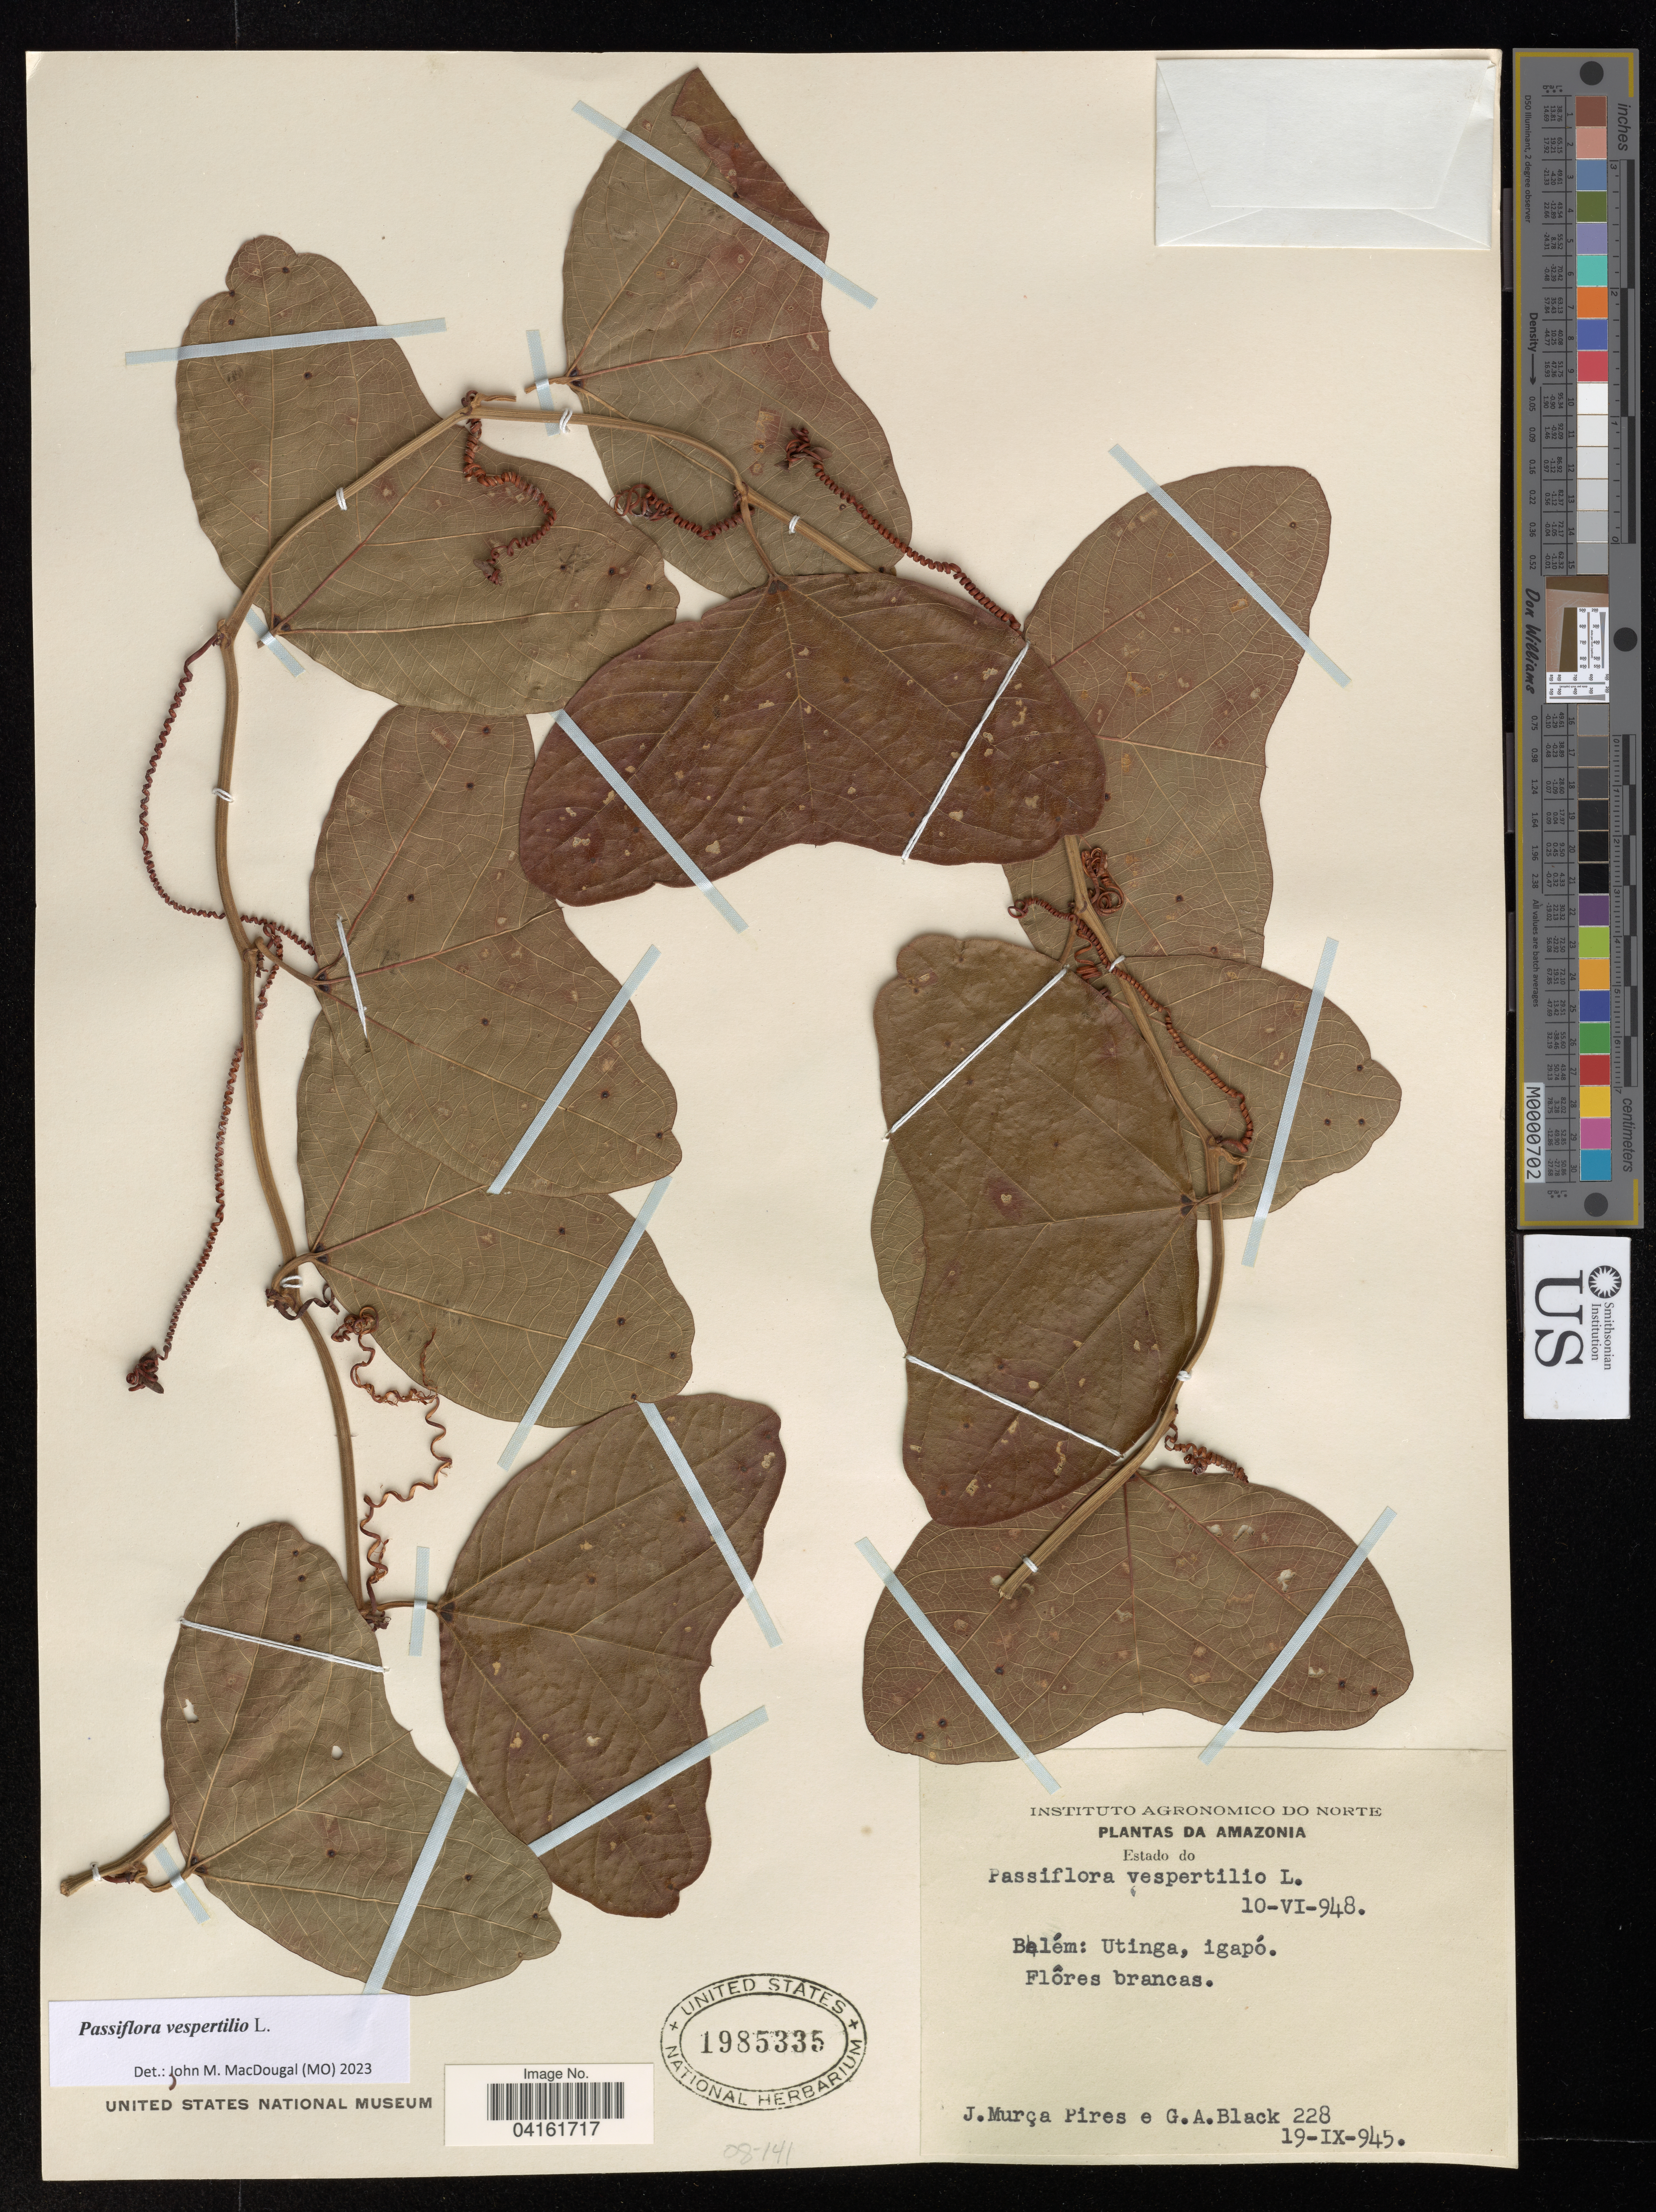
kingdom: Plantae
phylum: Tracheophyta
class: Magnoliopsida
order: Malpighiales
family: Passifloraceae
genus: Passiflora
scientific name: Passiflora vespertilio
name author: L.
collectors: J. M. Pires & G. A. Black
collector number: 228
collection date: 1945-09-19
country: Brazil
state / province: Para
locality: Amazonia. Belém: Utinga, igapó.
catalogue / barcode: US 1985335